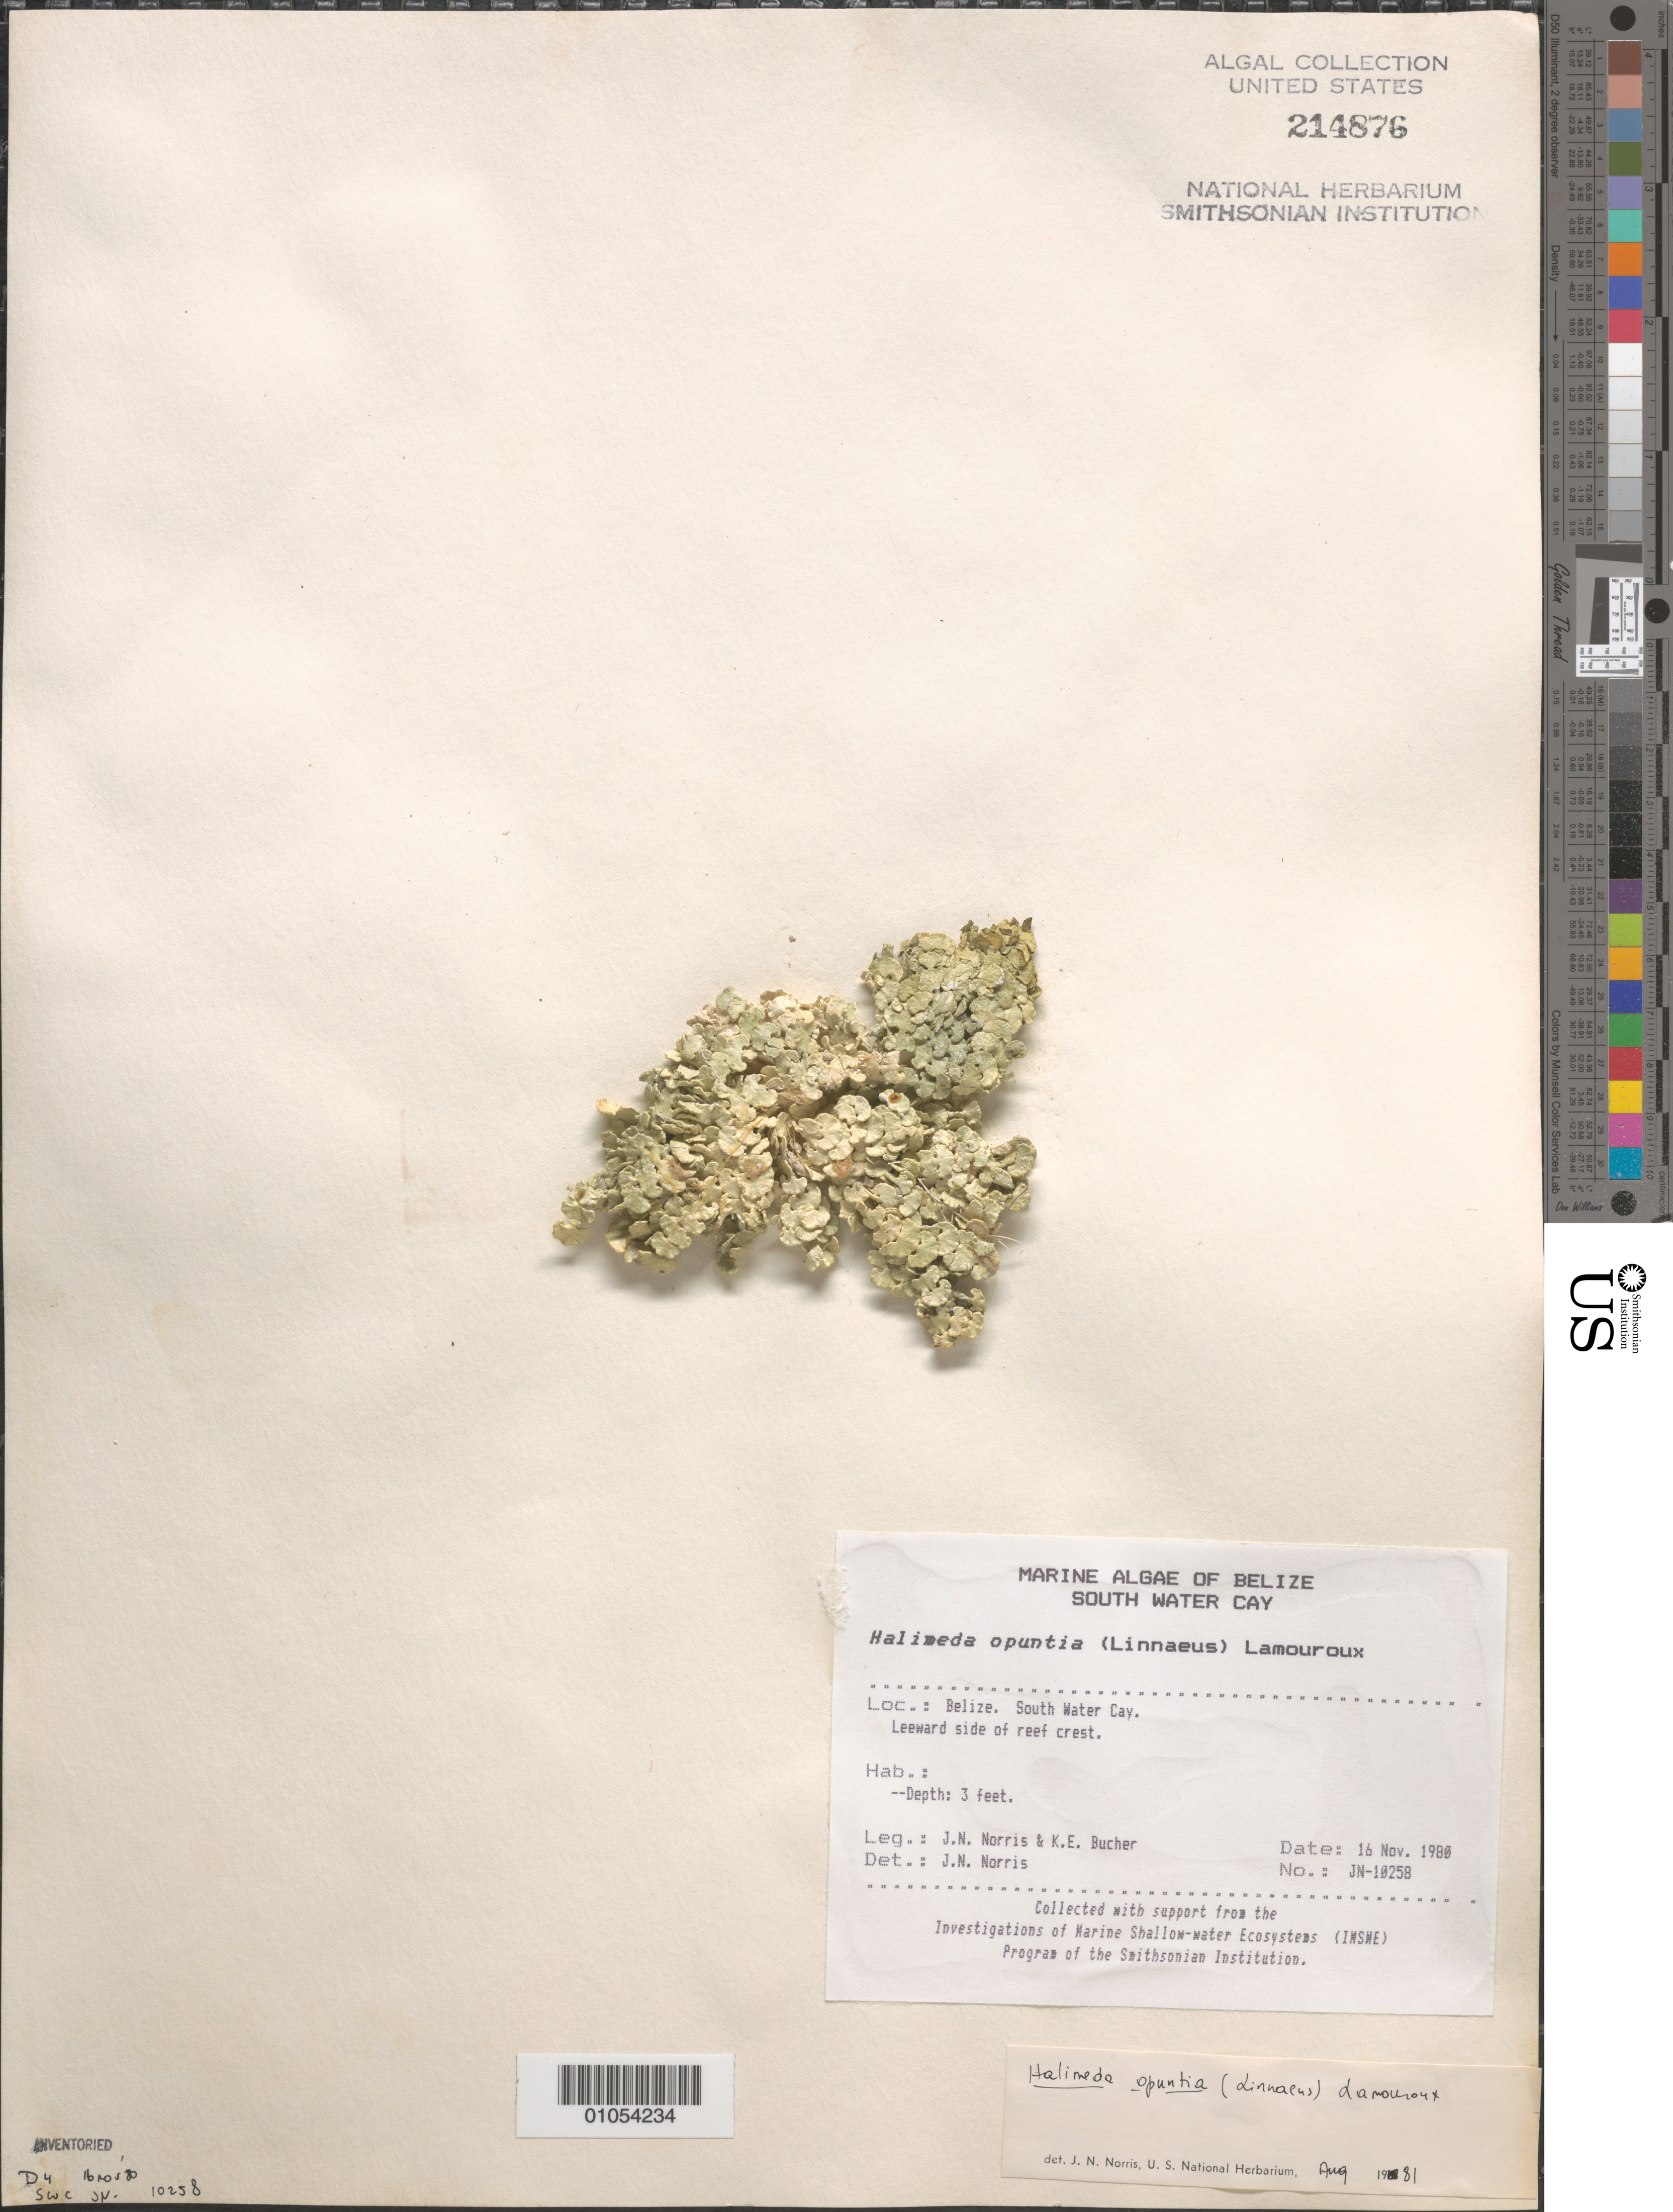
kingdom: Plantae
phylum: Chlorophyta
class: Ulvophyceae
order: Bryopsidales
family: Halimedaceae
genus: Halimeda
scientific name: Halimeda opuntia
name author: (L.) J.V.Lamouroux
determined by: Norris, James N.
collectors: J. N. Norris & K. E. Bucher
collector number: JN-10258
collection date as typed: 16 Nov 1980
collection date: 1980-11-16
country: Belize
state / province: Stann Creek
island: South Water Cay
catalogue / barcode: US 214876